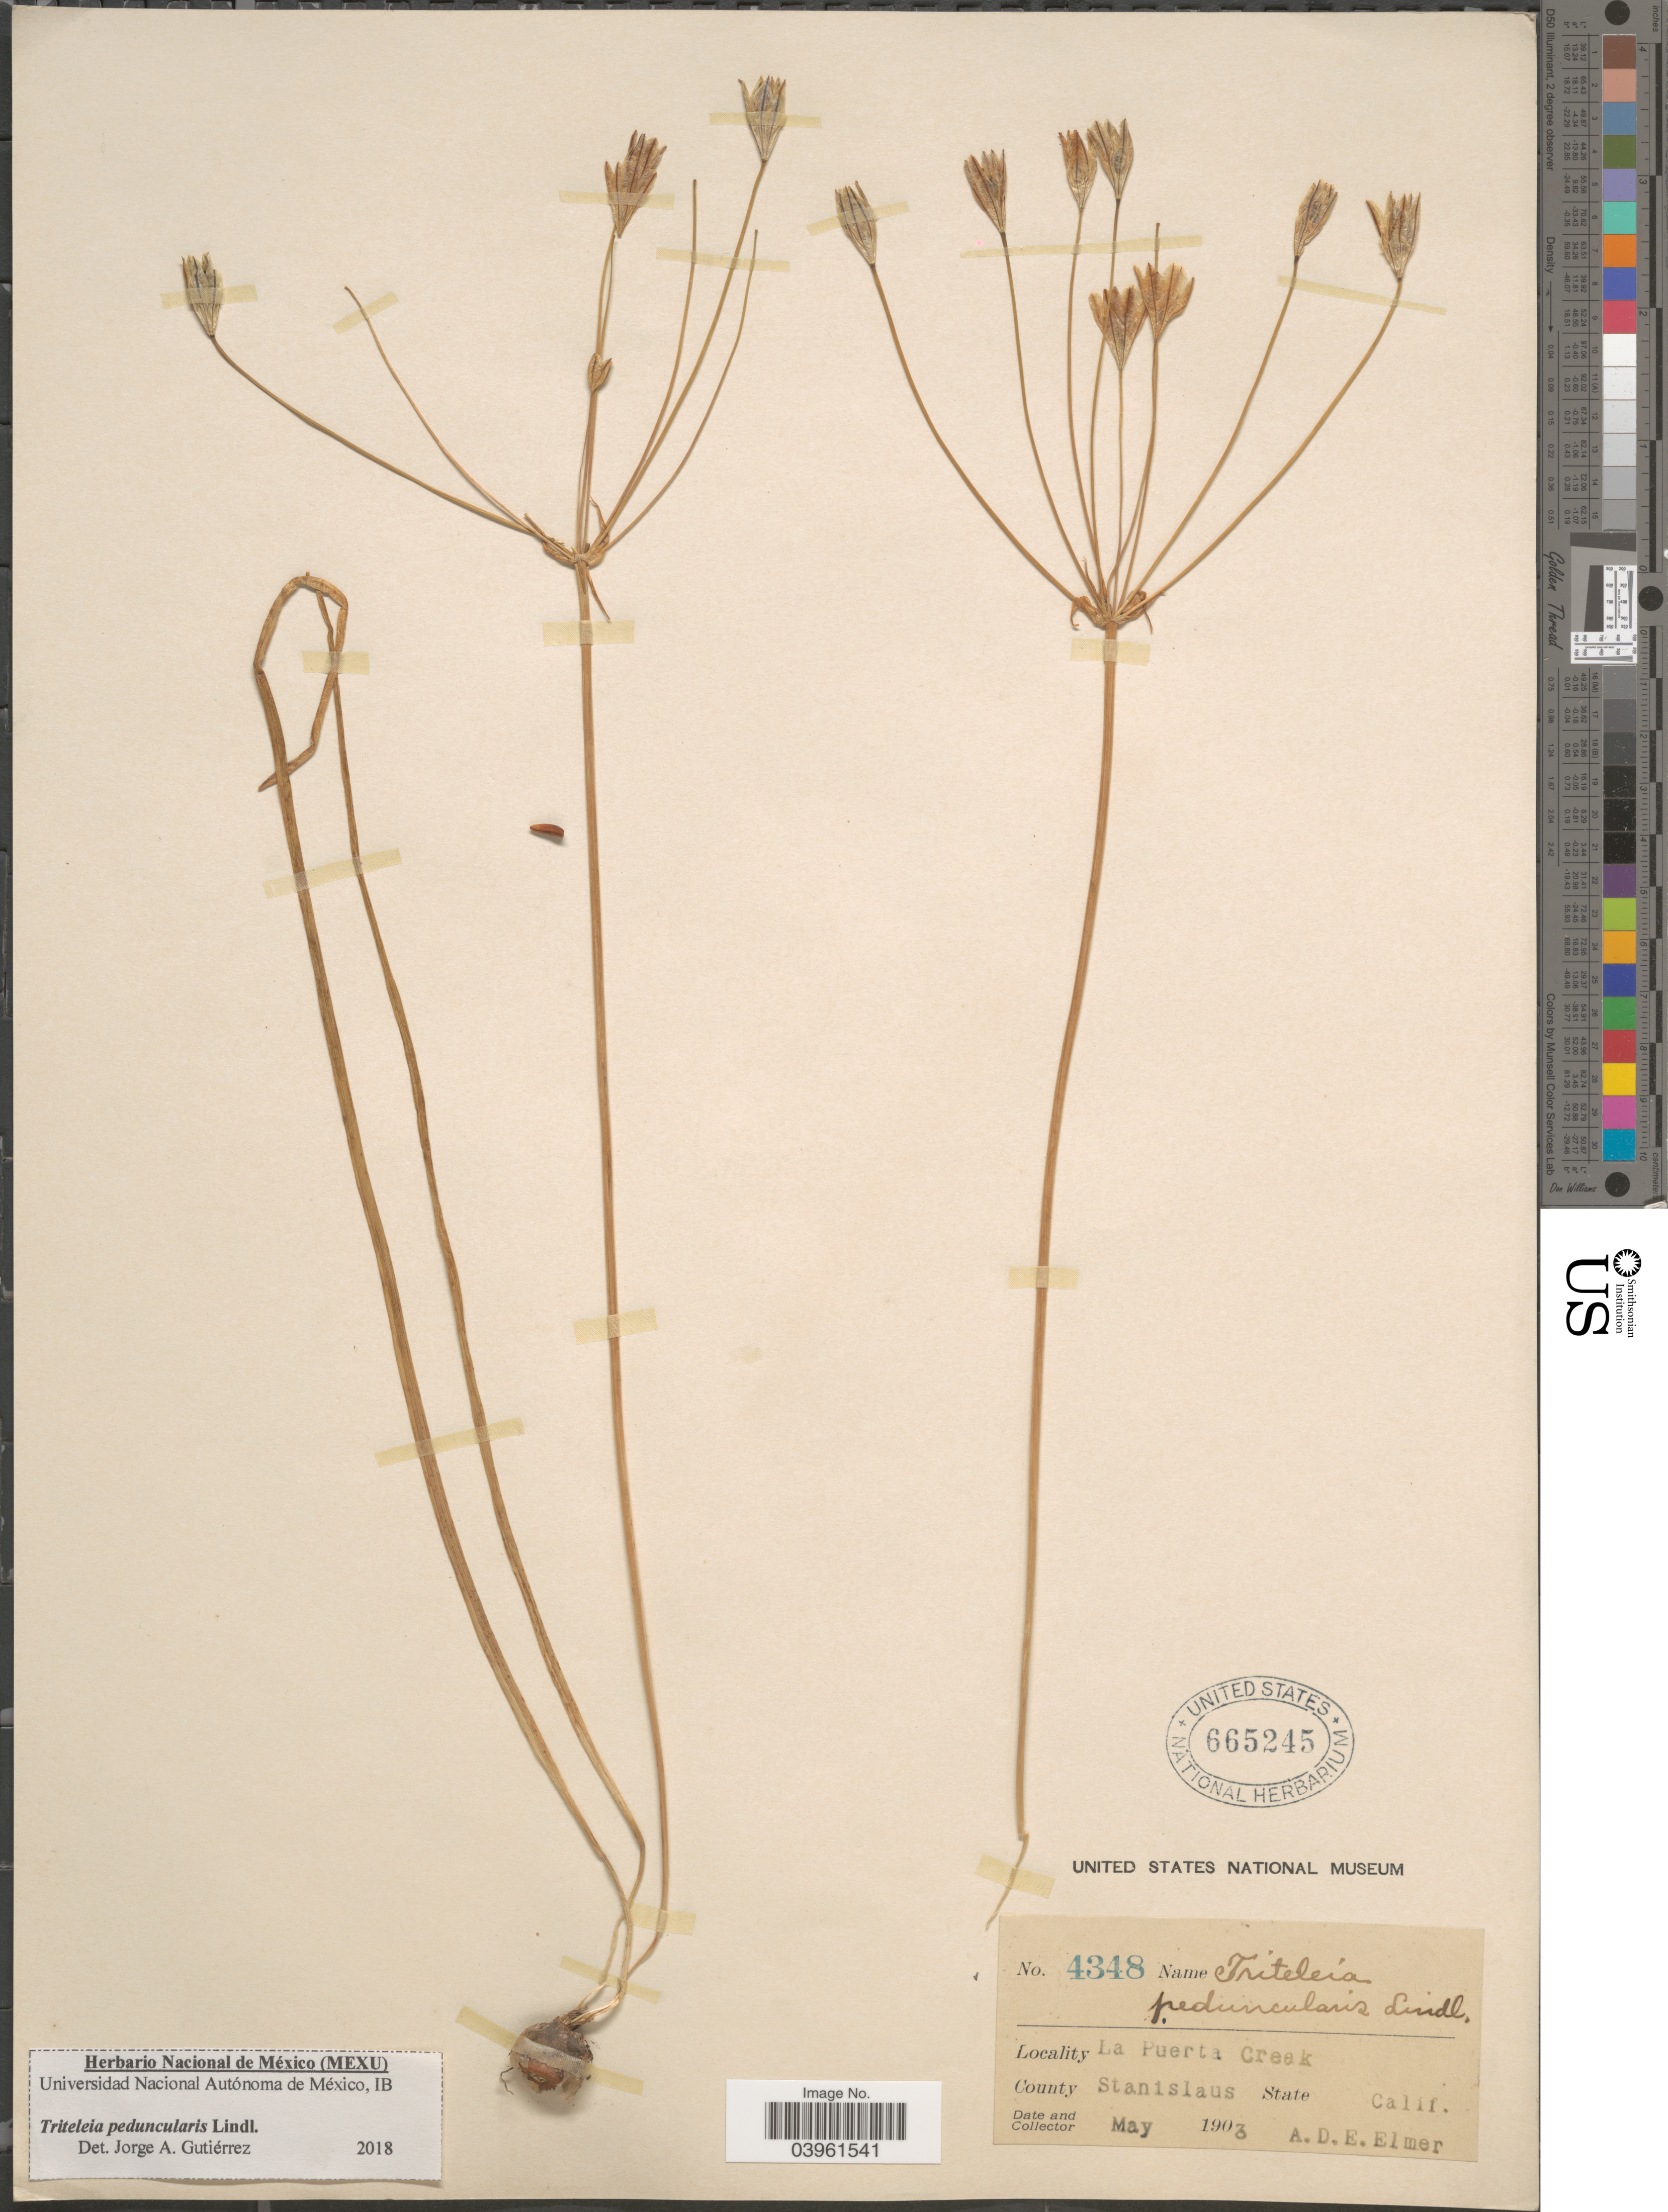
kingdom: Plantae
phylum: Tracheophyta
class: Liliopsida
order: Asparagales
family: Asparagaceae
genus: Triteleia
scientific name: Triteleia peduncularis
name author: Lindl.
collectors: A. D. E. Elmer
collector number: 4348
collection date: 1903-05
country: United States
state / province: California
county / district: Stanislaus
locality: La Puerta Creek. County Stanislaus.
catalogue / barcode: US 665245